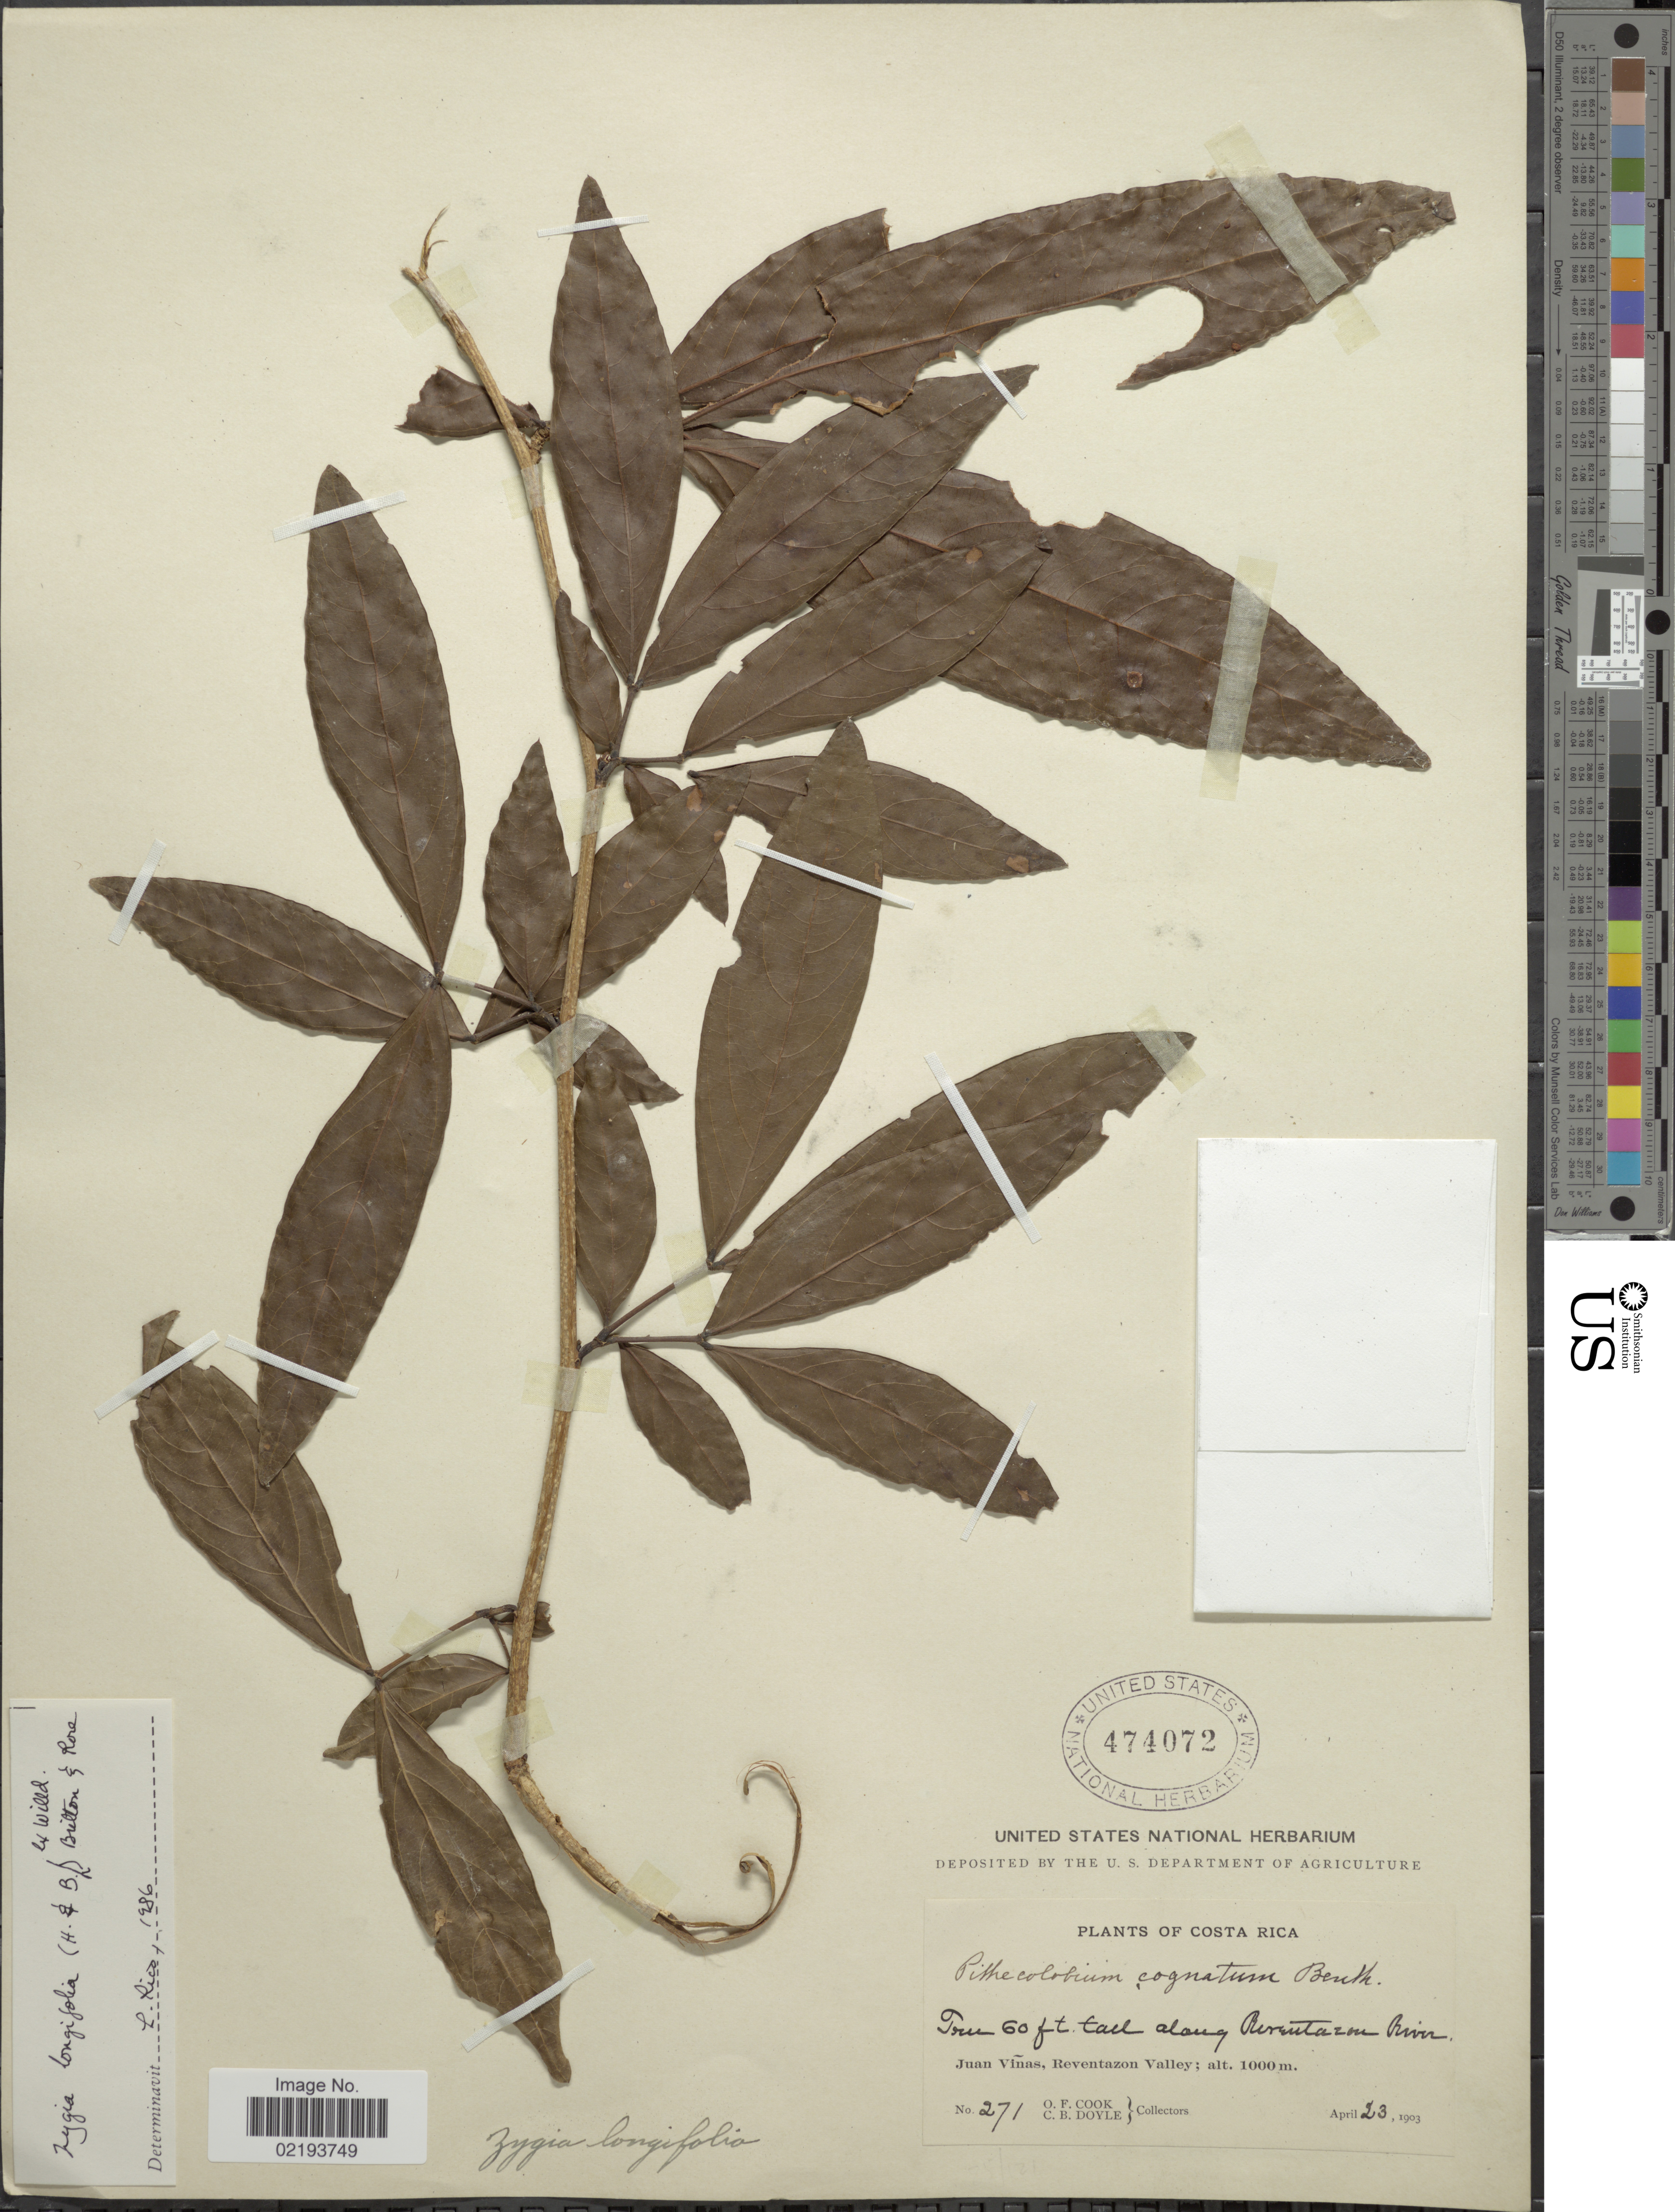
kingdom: Plantae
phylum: Tracheophyta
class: Magnoliopsida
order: Fabales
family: Fabaceae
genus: Zygia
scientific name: Zygia longifolia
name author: (Willd.) Britton & Rose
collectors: O. F. Cook & C. Doyle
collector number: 271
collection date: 1903-04-23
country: Costa Rica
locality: Along Reventazon River, Juan Viñas, Reventazon Valley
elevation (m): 1000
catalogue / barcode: US 474072